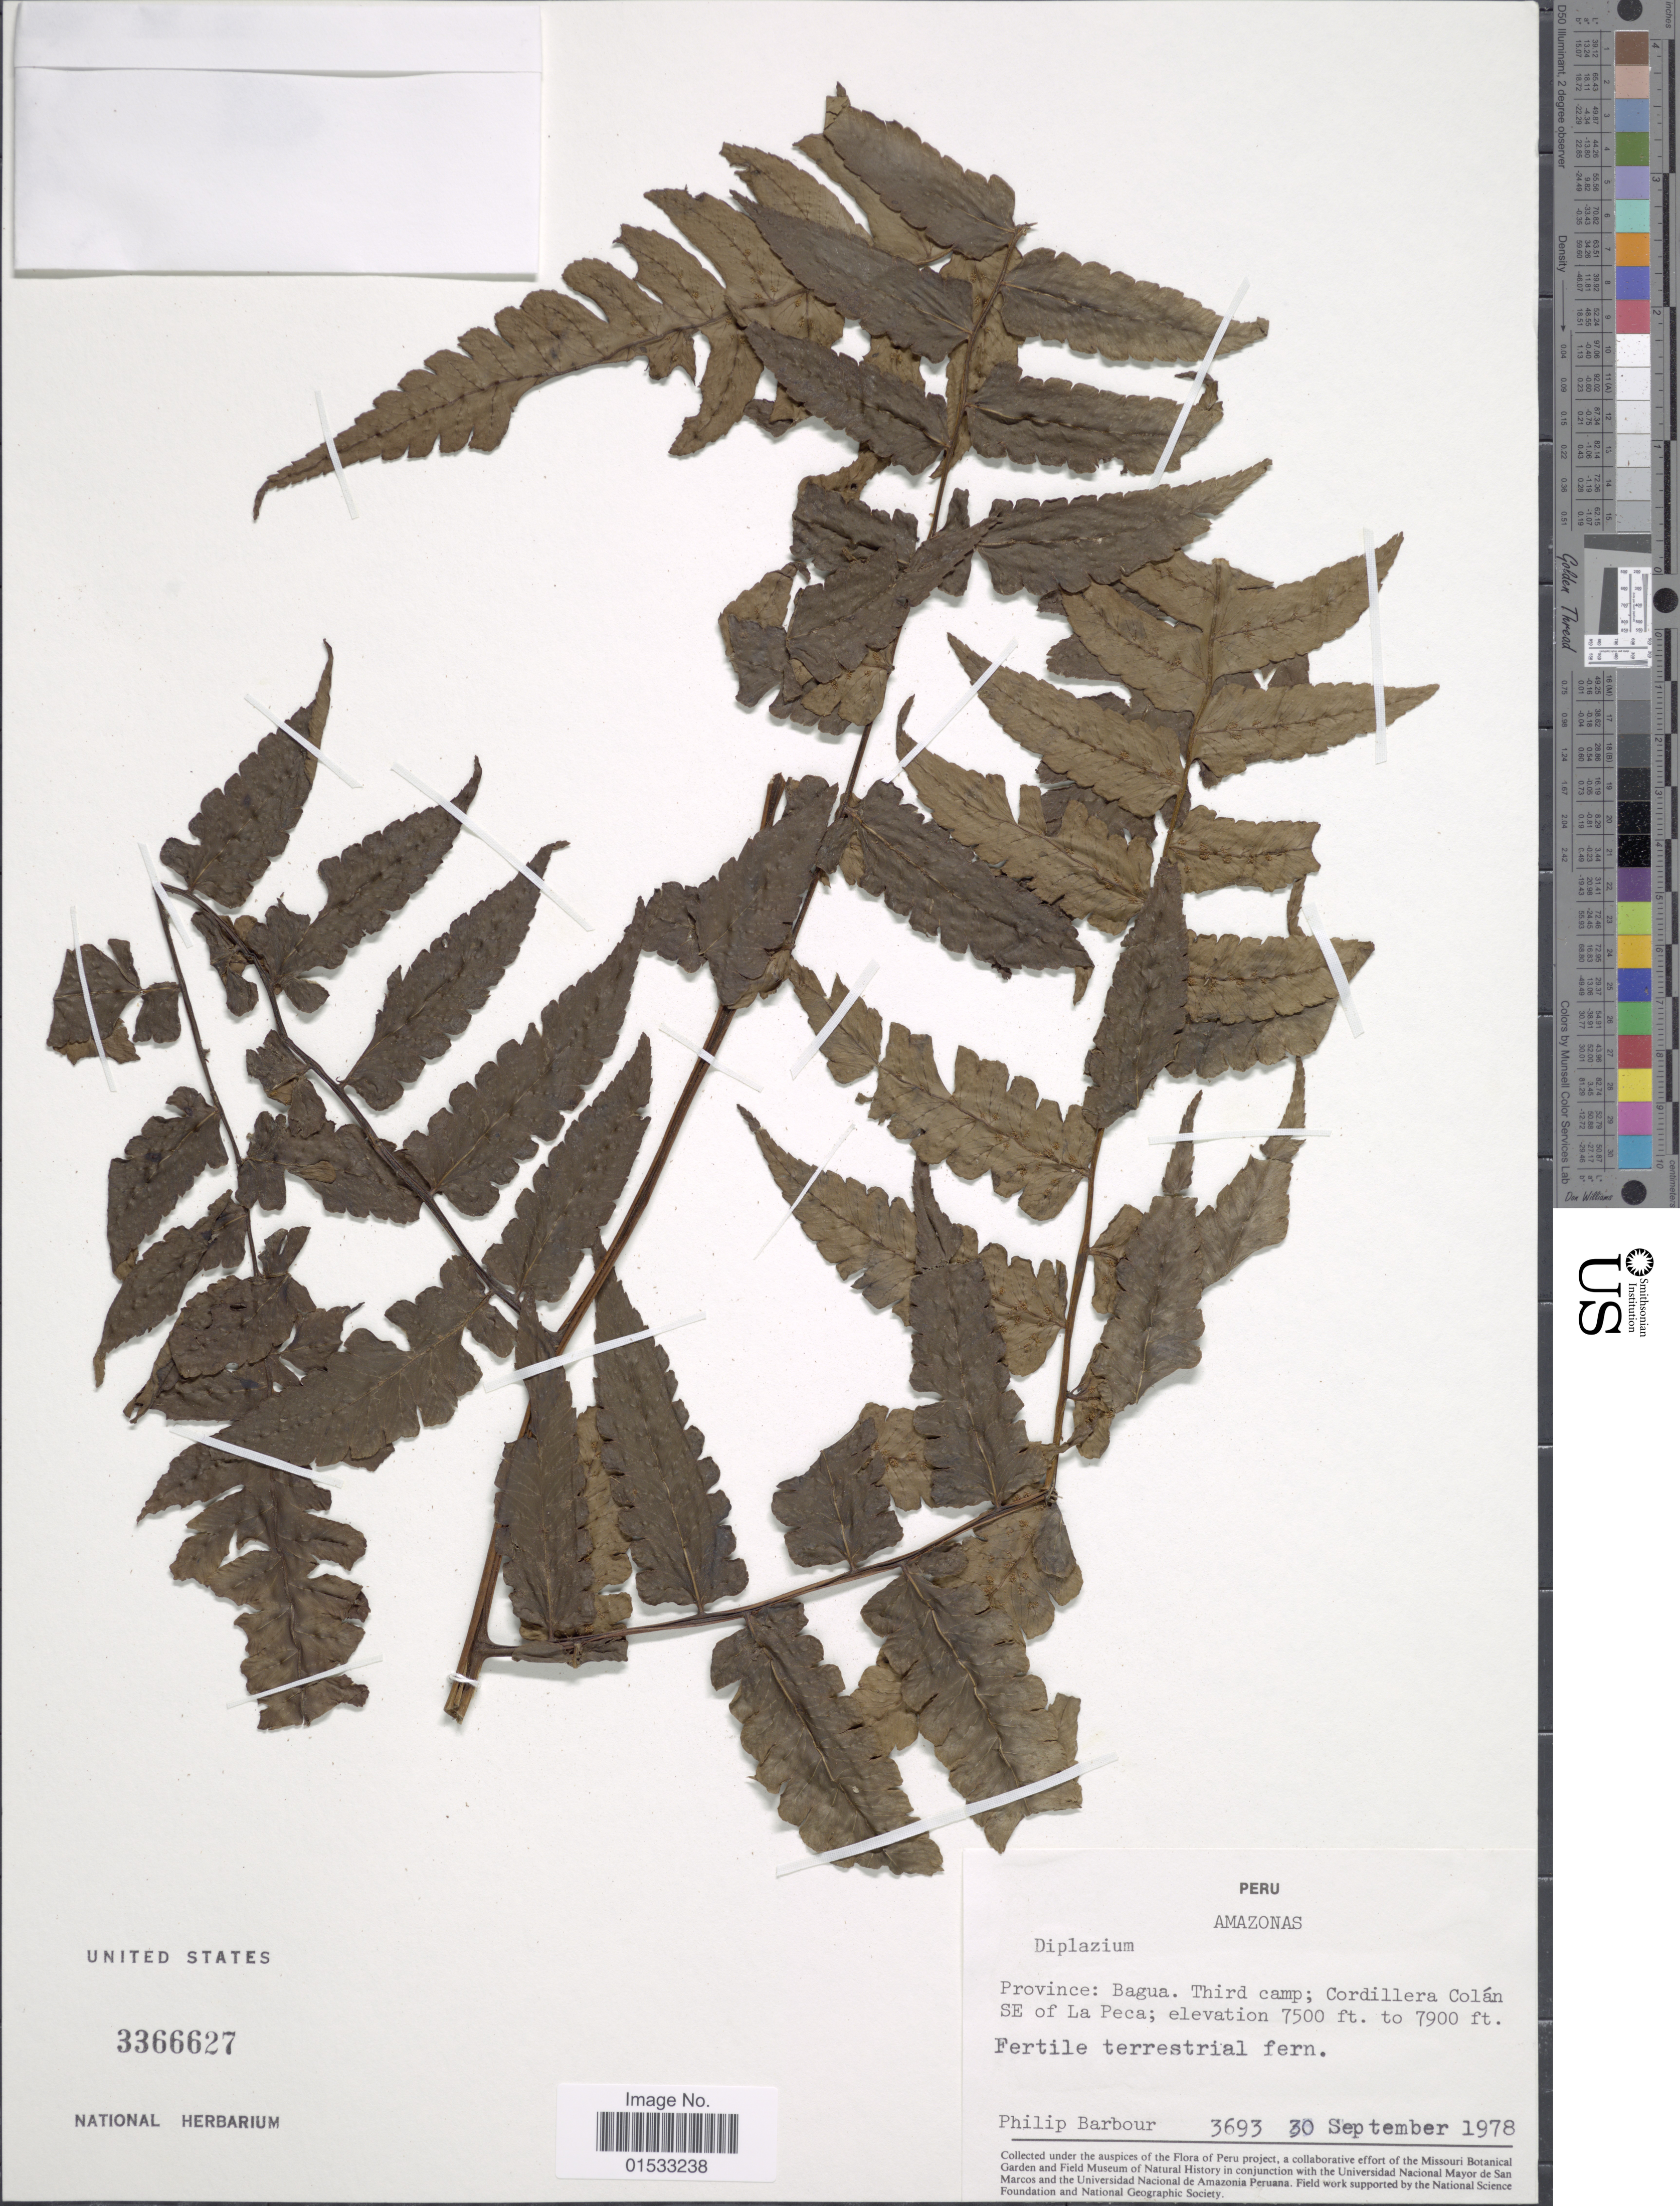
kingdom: Plantae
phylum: Tracheophyta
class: Polypodiopsida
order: Polypodiales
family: Athyriaceae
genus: Diplazium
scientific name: Diplazium sp.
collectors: P. Barbour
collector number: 3693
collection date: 1978-09-30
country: Peru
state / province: Amazonas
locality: Bagua, Third camp; Cordillera Colán SE of La Peca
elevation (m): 2286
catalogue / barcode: US 3366627